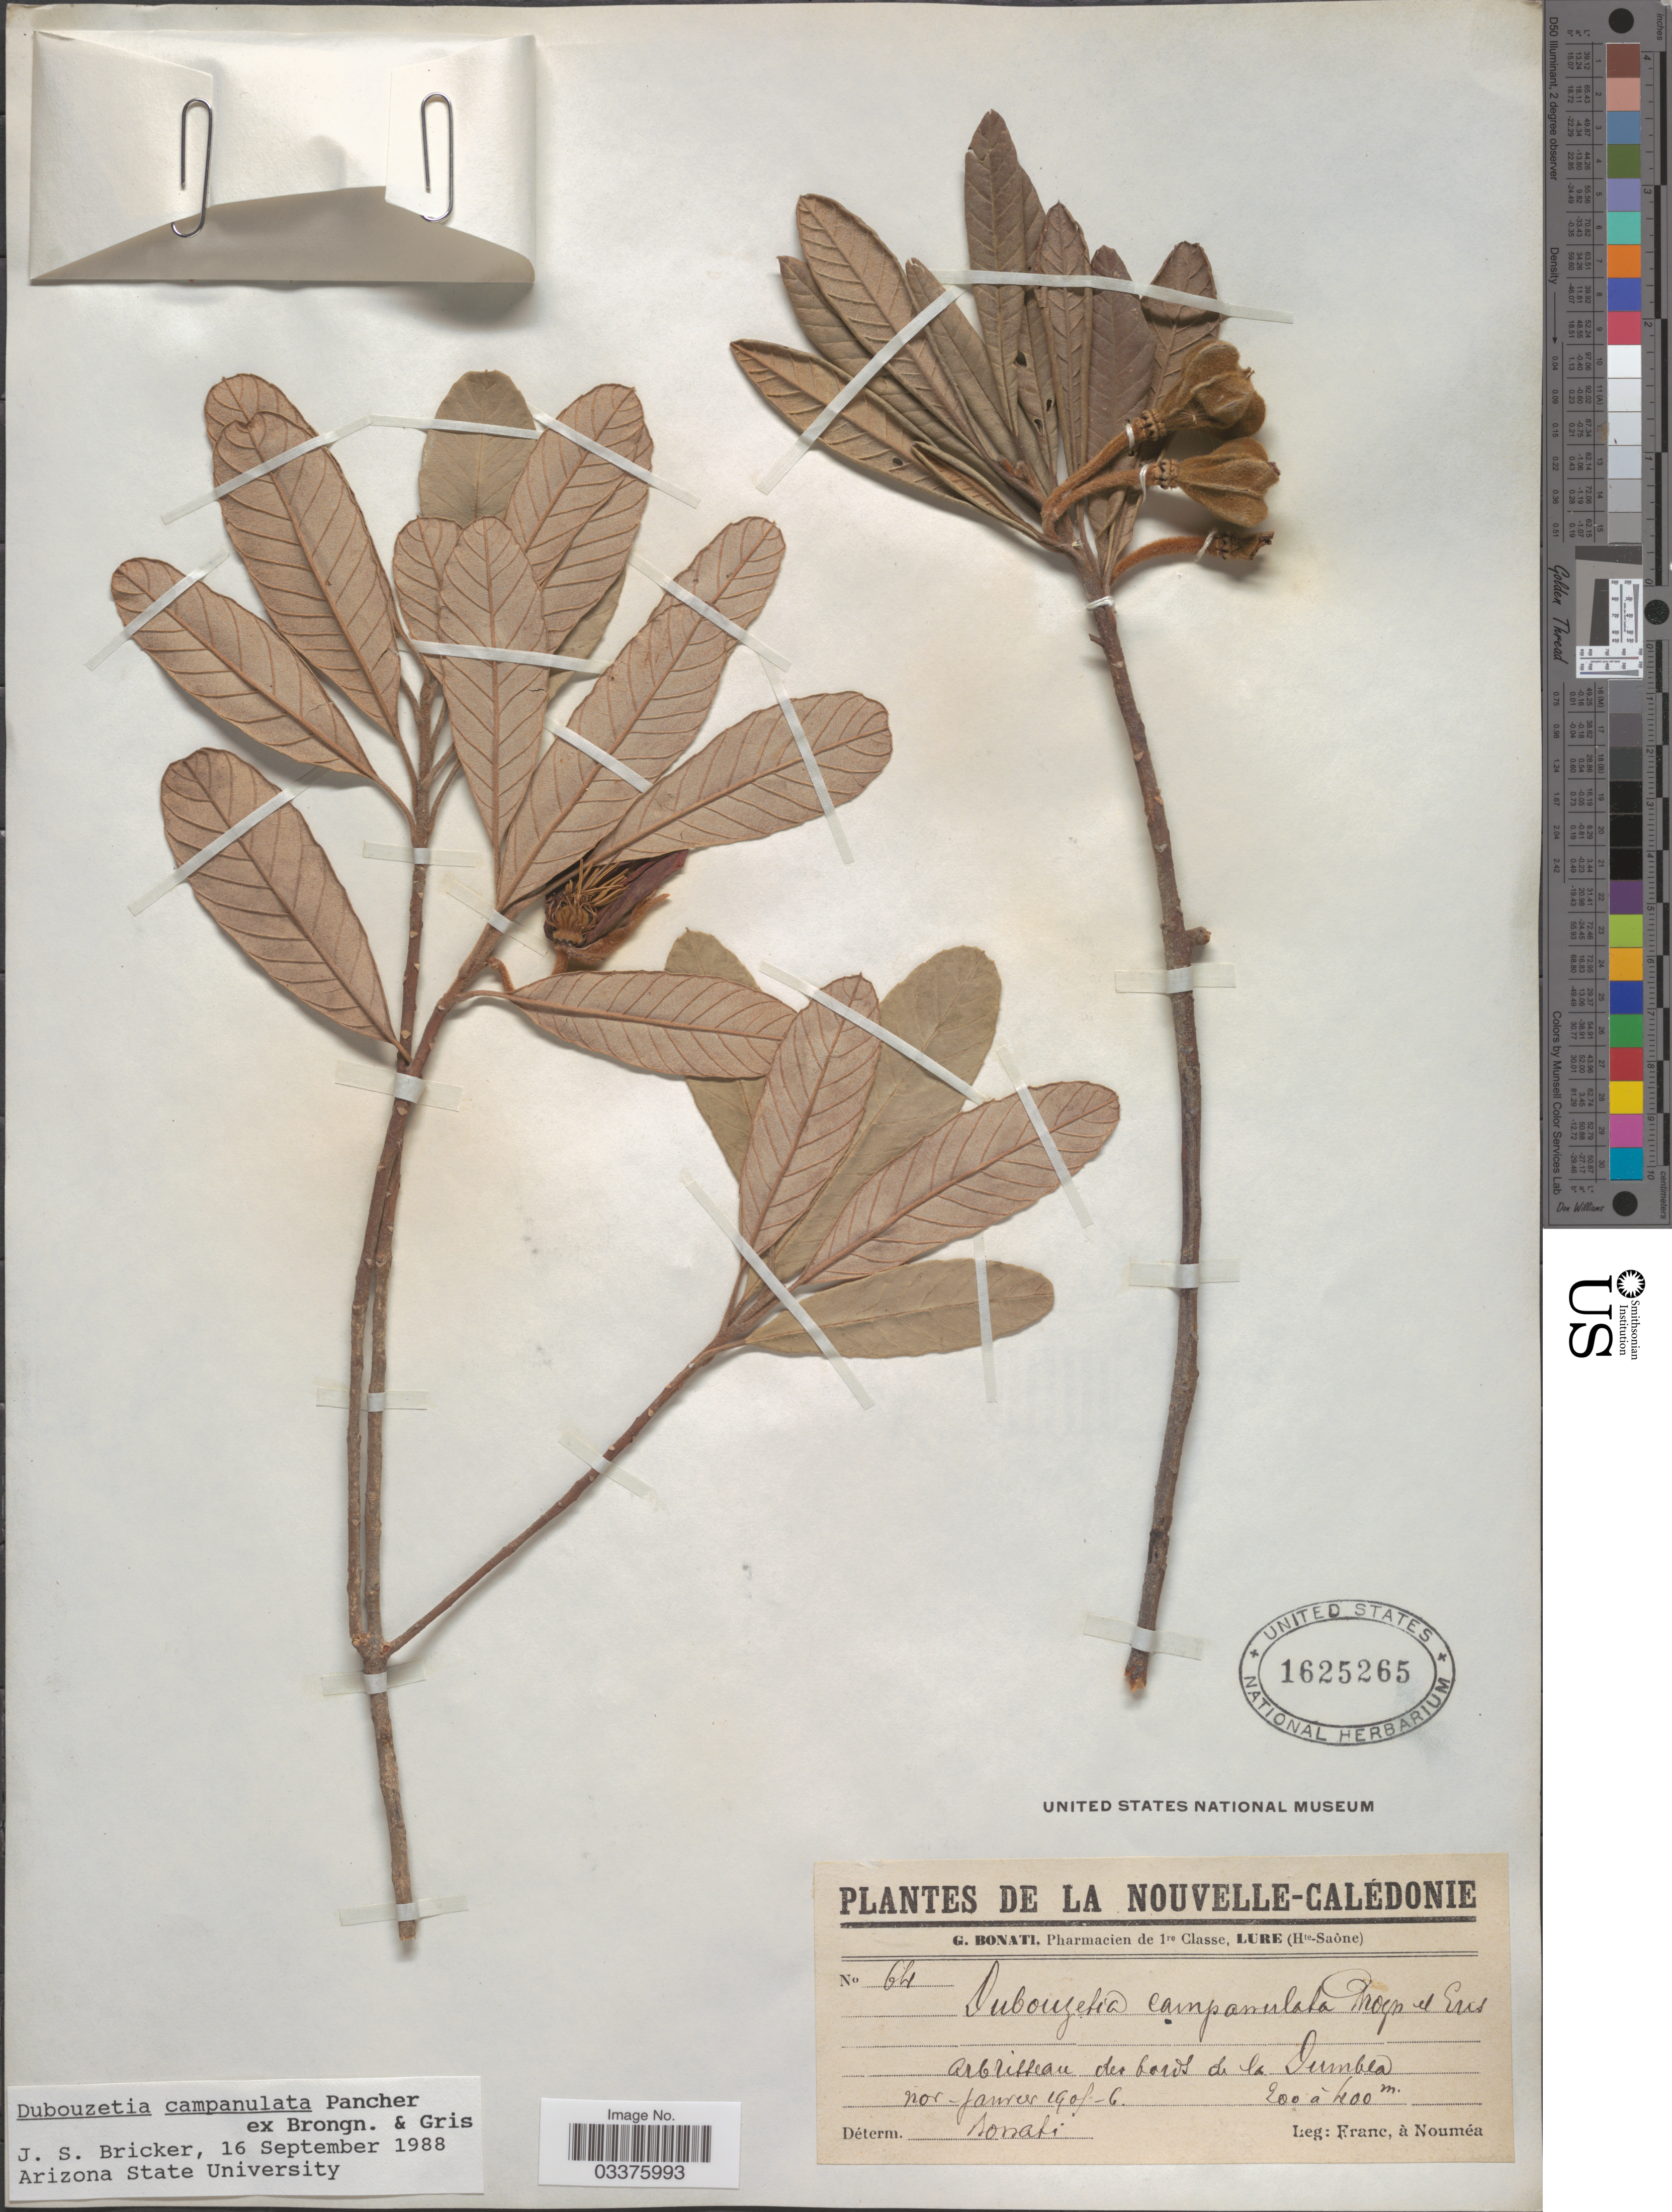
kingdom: Plantae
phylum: Tracheophyta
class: Magnoliopsida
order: Oxalidales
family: Elaeocarpaceae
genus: Dubouzetia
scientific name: Dubouzetia campanulata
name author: Pancher ex Brongn. & Gris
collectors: Franc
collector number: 64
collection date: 1905-11/1906-01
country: New Caledonia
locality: La Nouvelle-Calédonie. Bords de la Dumbea.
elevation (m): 200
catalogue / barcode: US 1625265